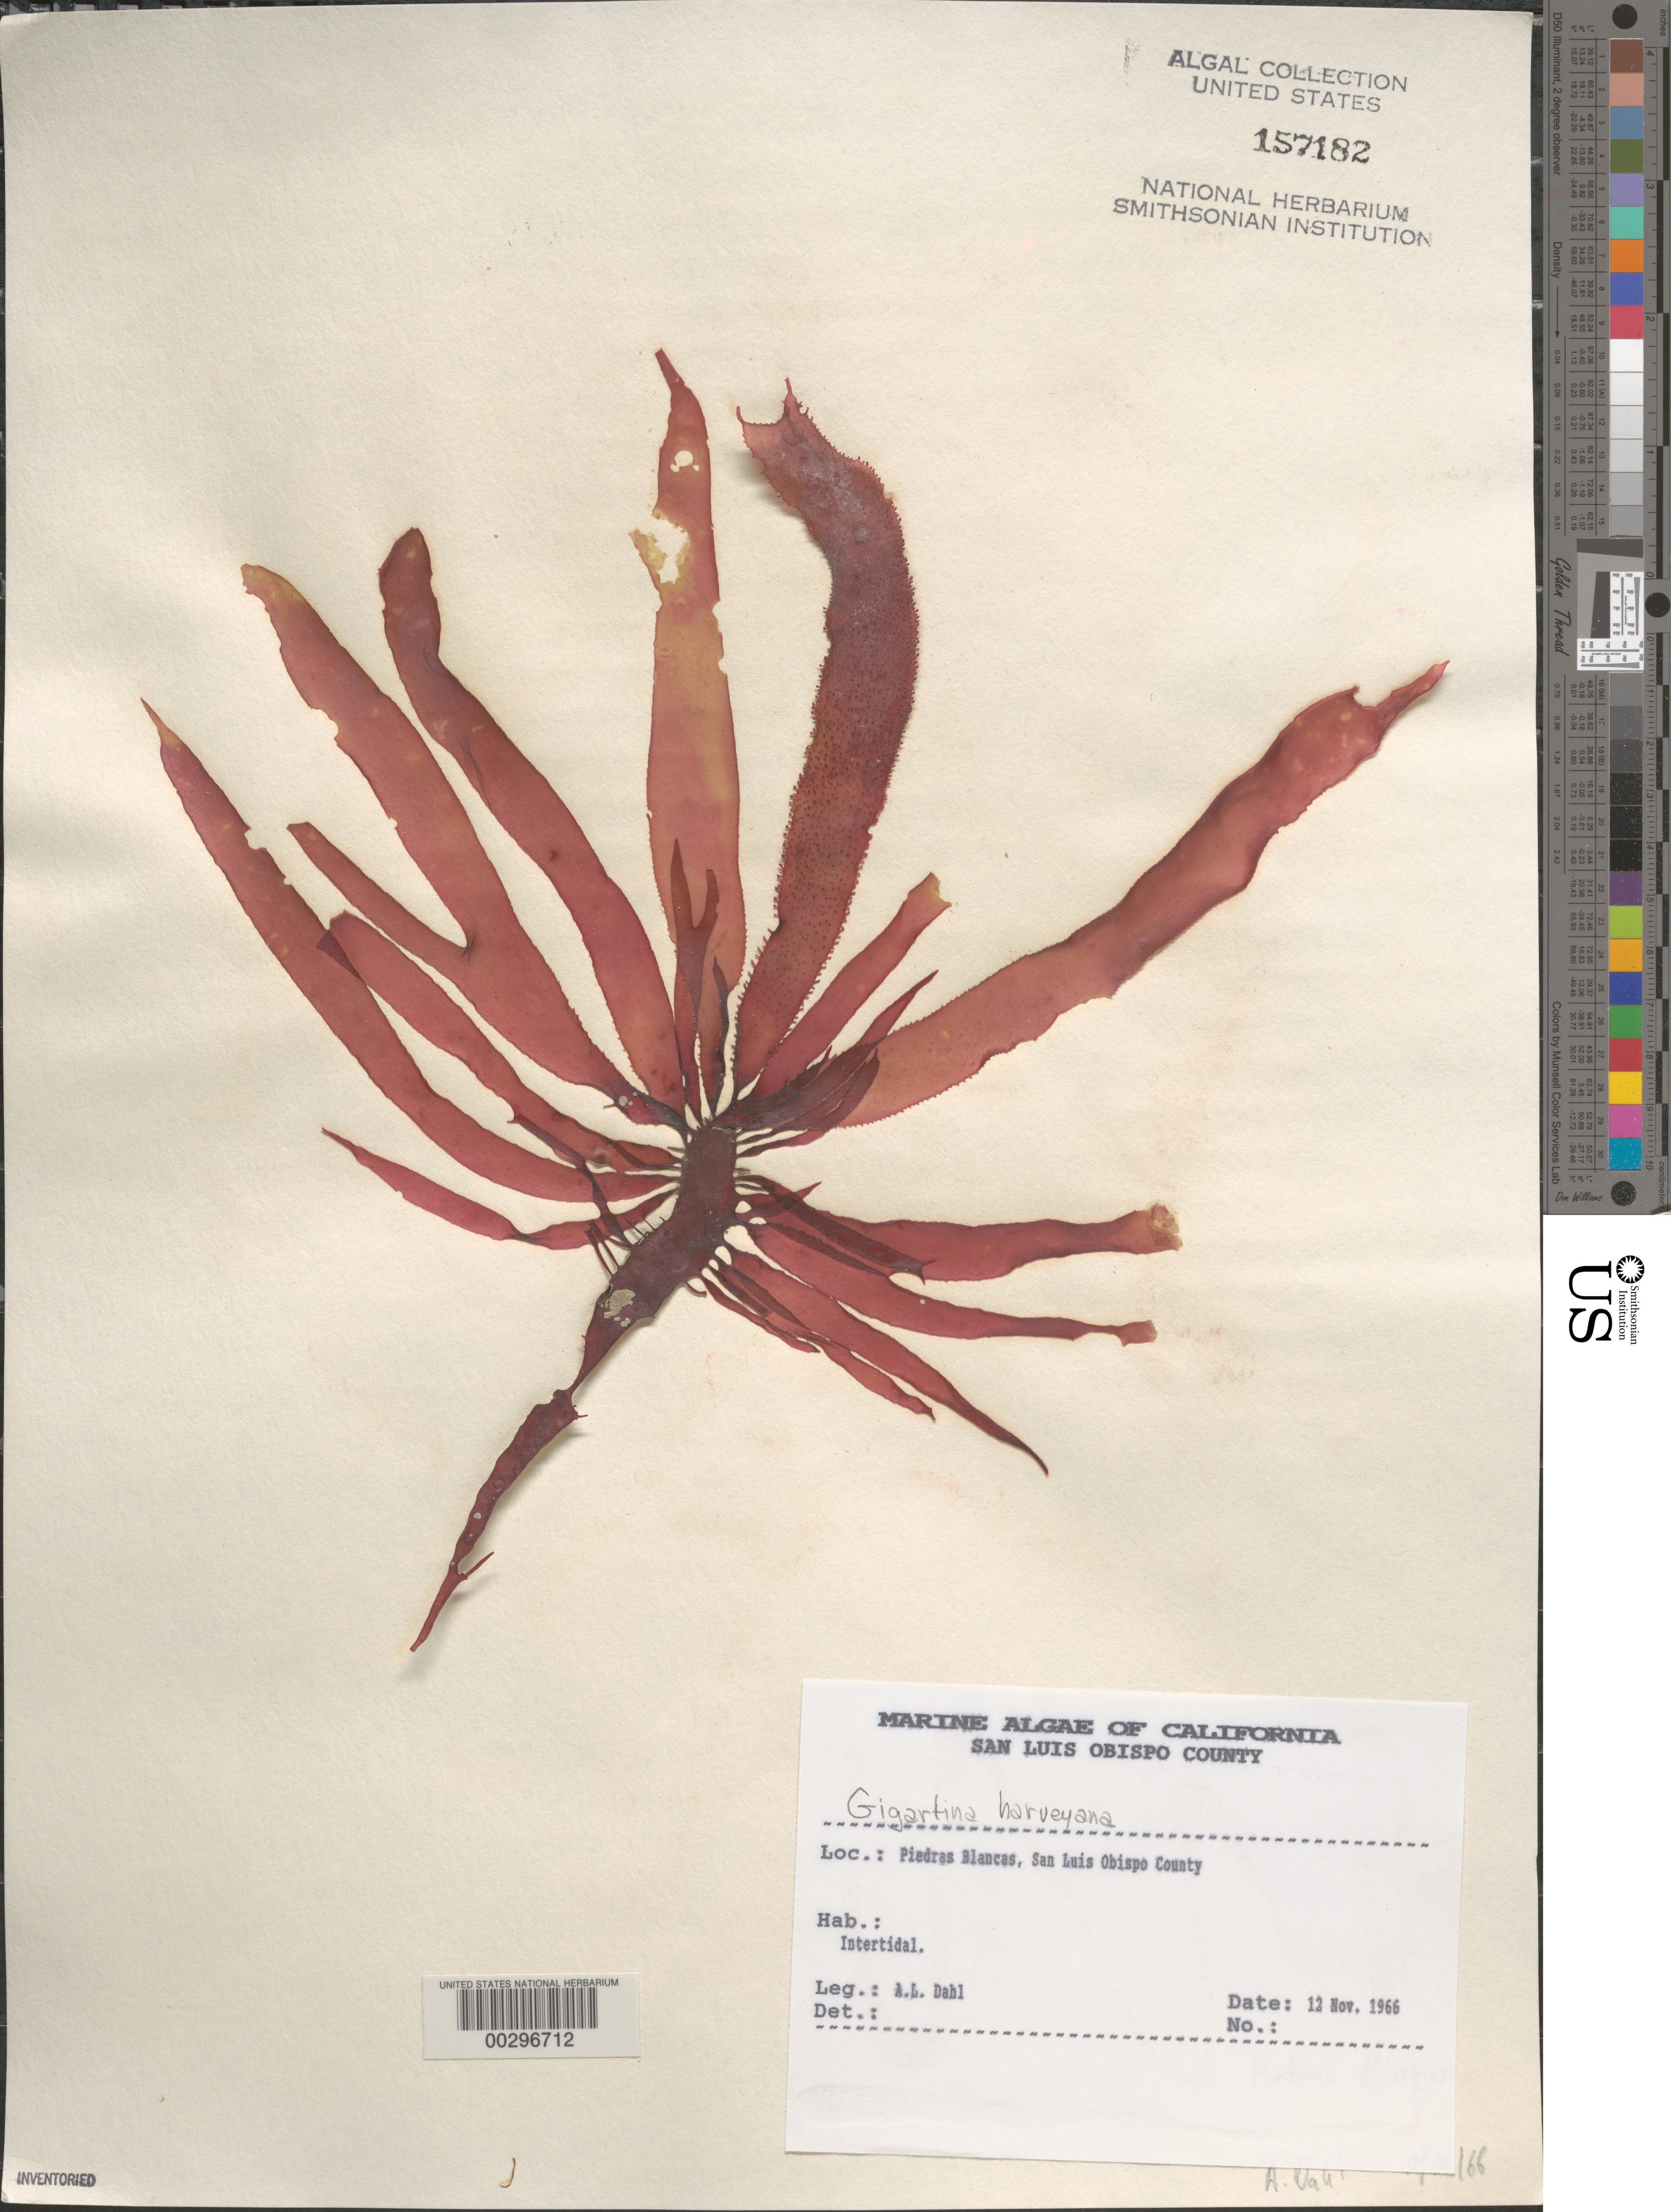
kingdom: Plantae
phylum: Rhodophyta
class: Florideophyceae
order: Gigartinales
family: Gigartinaceae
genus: Chondracanthus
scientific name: Chondracanthus harveyanus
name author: (Kütz.) Guiry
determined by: Algae name updating Project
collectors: A. Dahl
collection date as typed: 12 Nov 1966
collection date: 1966-11-12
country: United States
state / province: California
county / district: San Luis Obispo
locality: Piedras Blancas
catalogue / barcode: US 157182